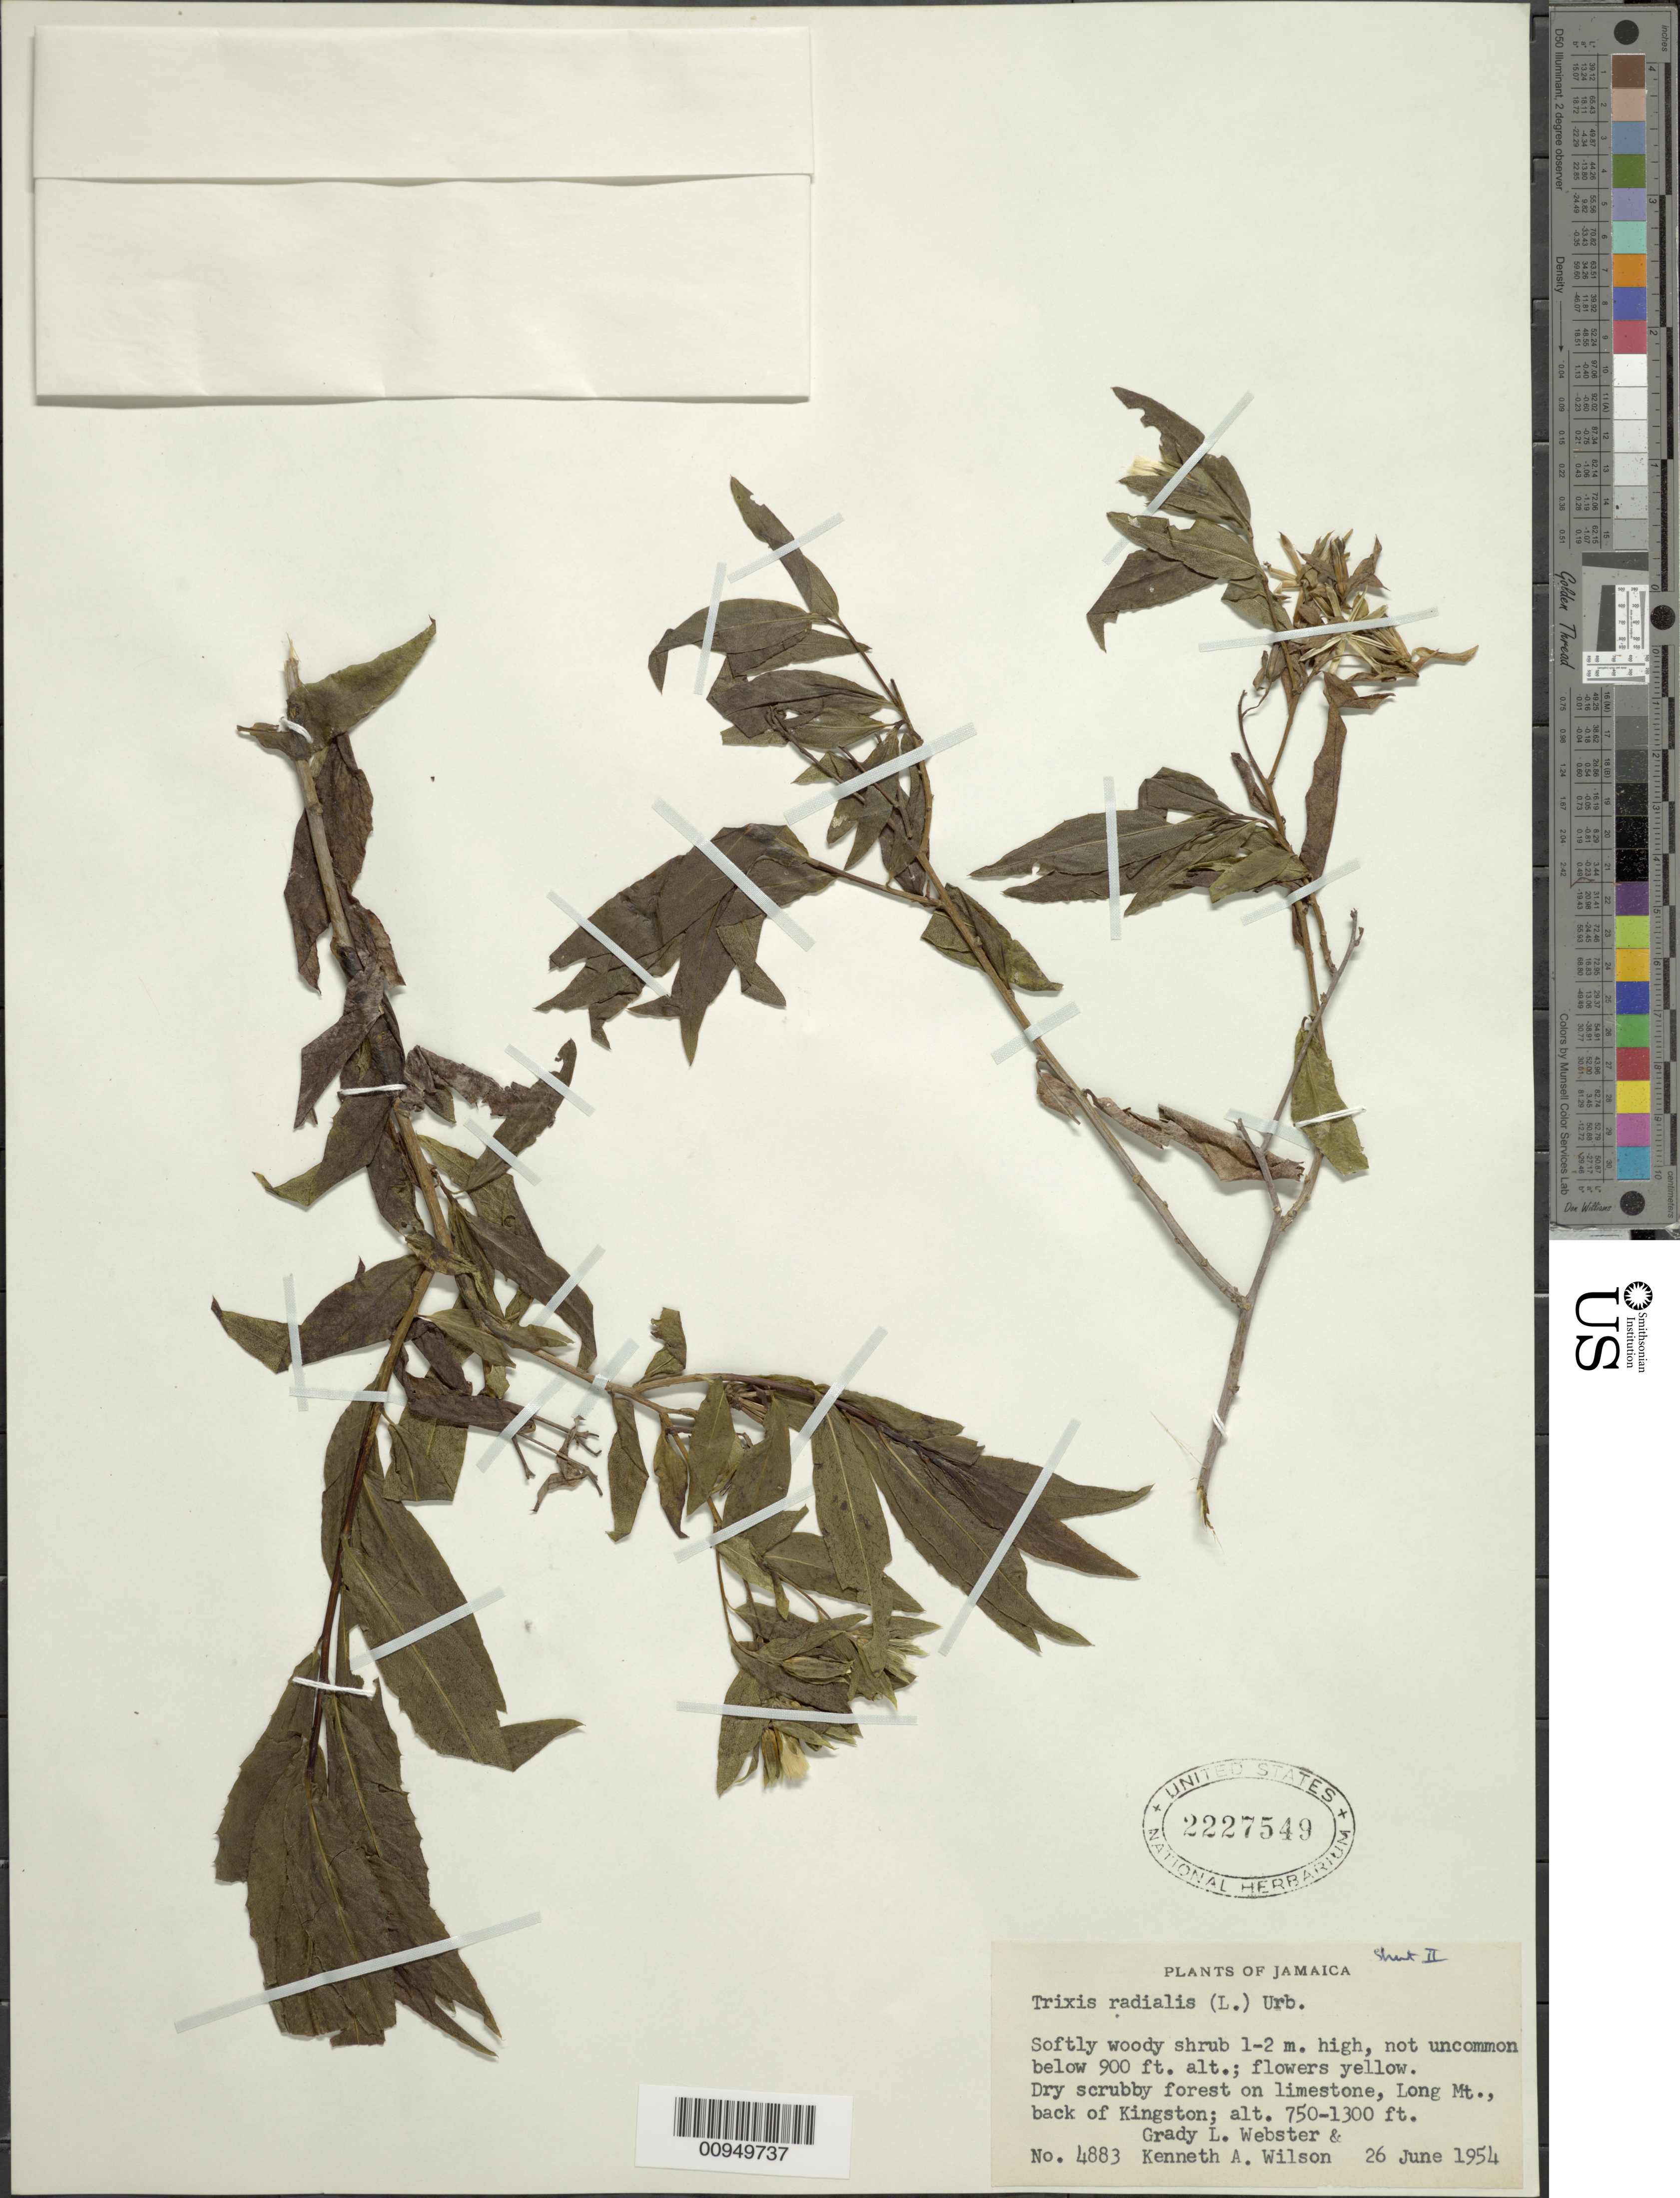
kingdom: Plantae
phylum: Tracheophyta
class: Magnoliopsida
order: Asterales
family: Asteraceae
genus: Trixis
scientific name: Trixis inula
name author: Crantz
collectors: G. L. Webster & K. A. Wilson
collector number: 4883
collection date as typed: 26 Jun 1954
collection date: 1954-06-26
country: Jamaica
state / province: Saint Andrew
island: Jamaica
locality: forest, Long Mountain, back of Kingston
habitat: Dry scrubby forest on limestone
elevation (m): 229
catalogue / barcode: US 2227549